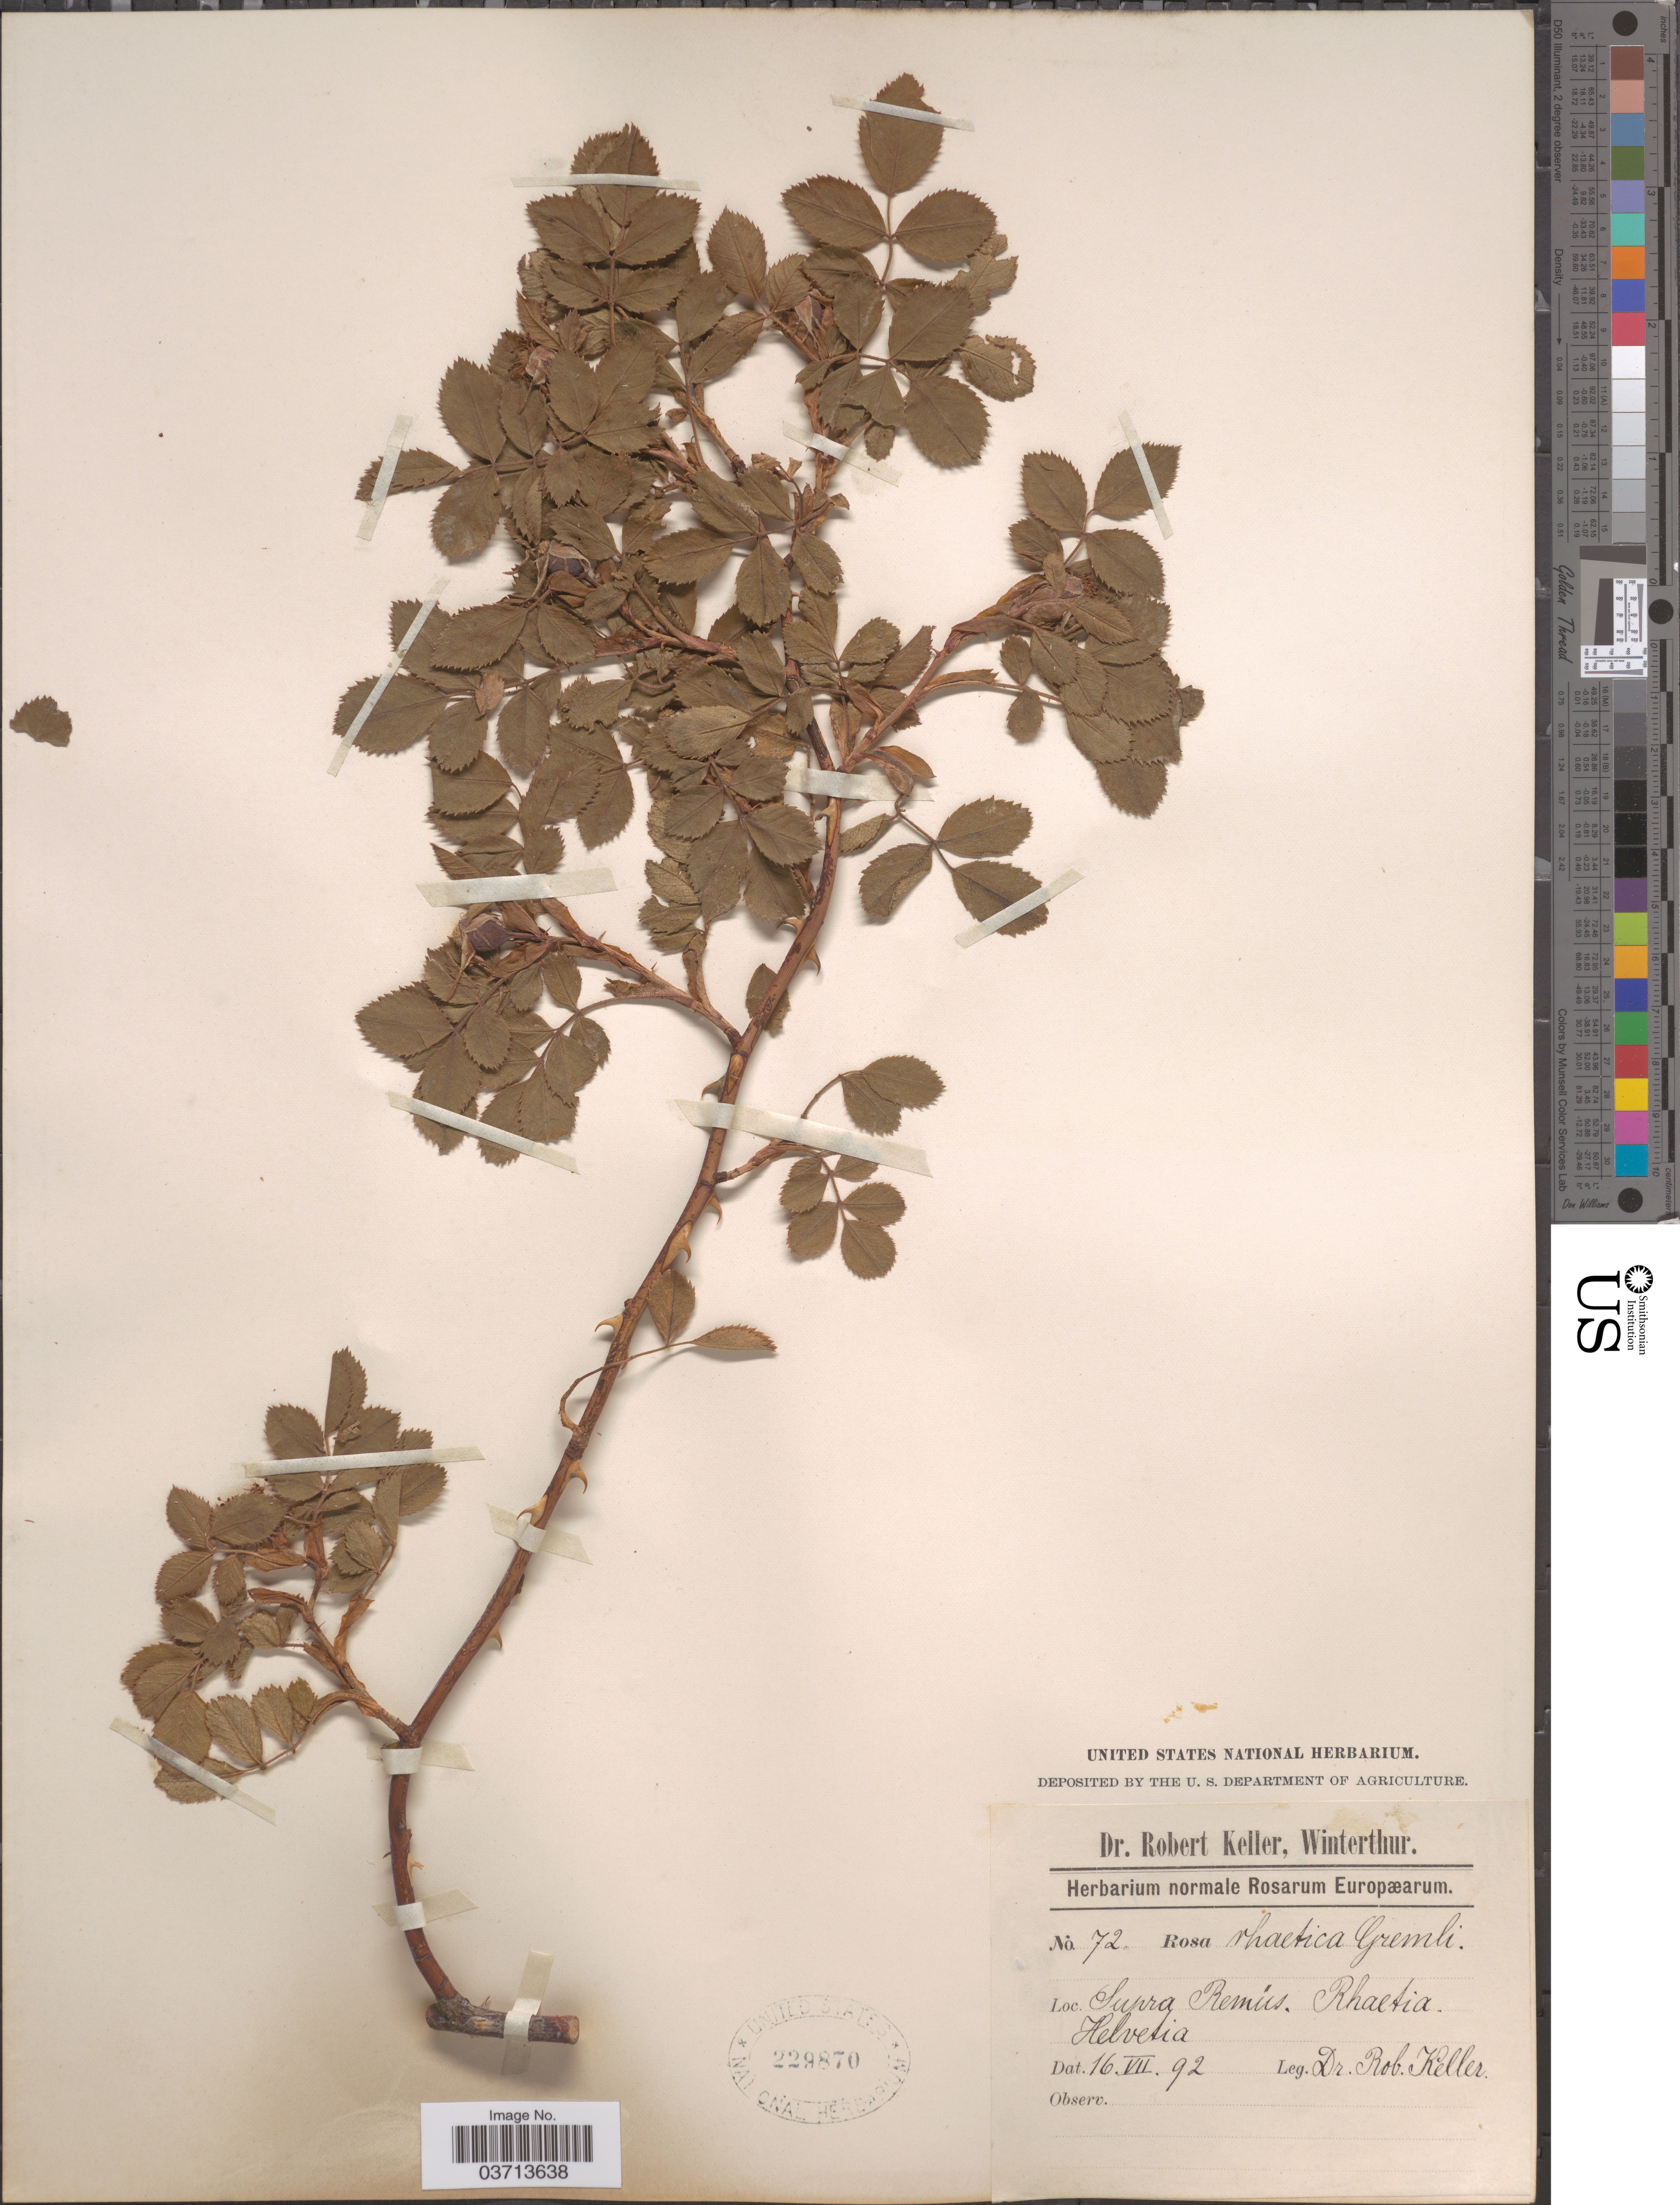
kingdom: Plantae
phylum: Tracheophyta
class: Magnoliopsida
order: Rosales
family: Rosaceae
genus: Rosa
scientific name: Rosa rhaetica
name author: Gremli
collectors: R. Keller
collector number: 72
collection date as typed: Transcribed d/m/y: 16/7/92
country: Switzerland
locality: Supra Remüs. Rhaetia. Helvetia.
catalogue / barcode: US 229870